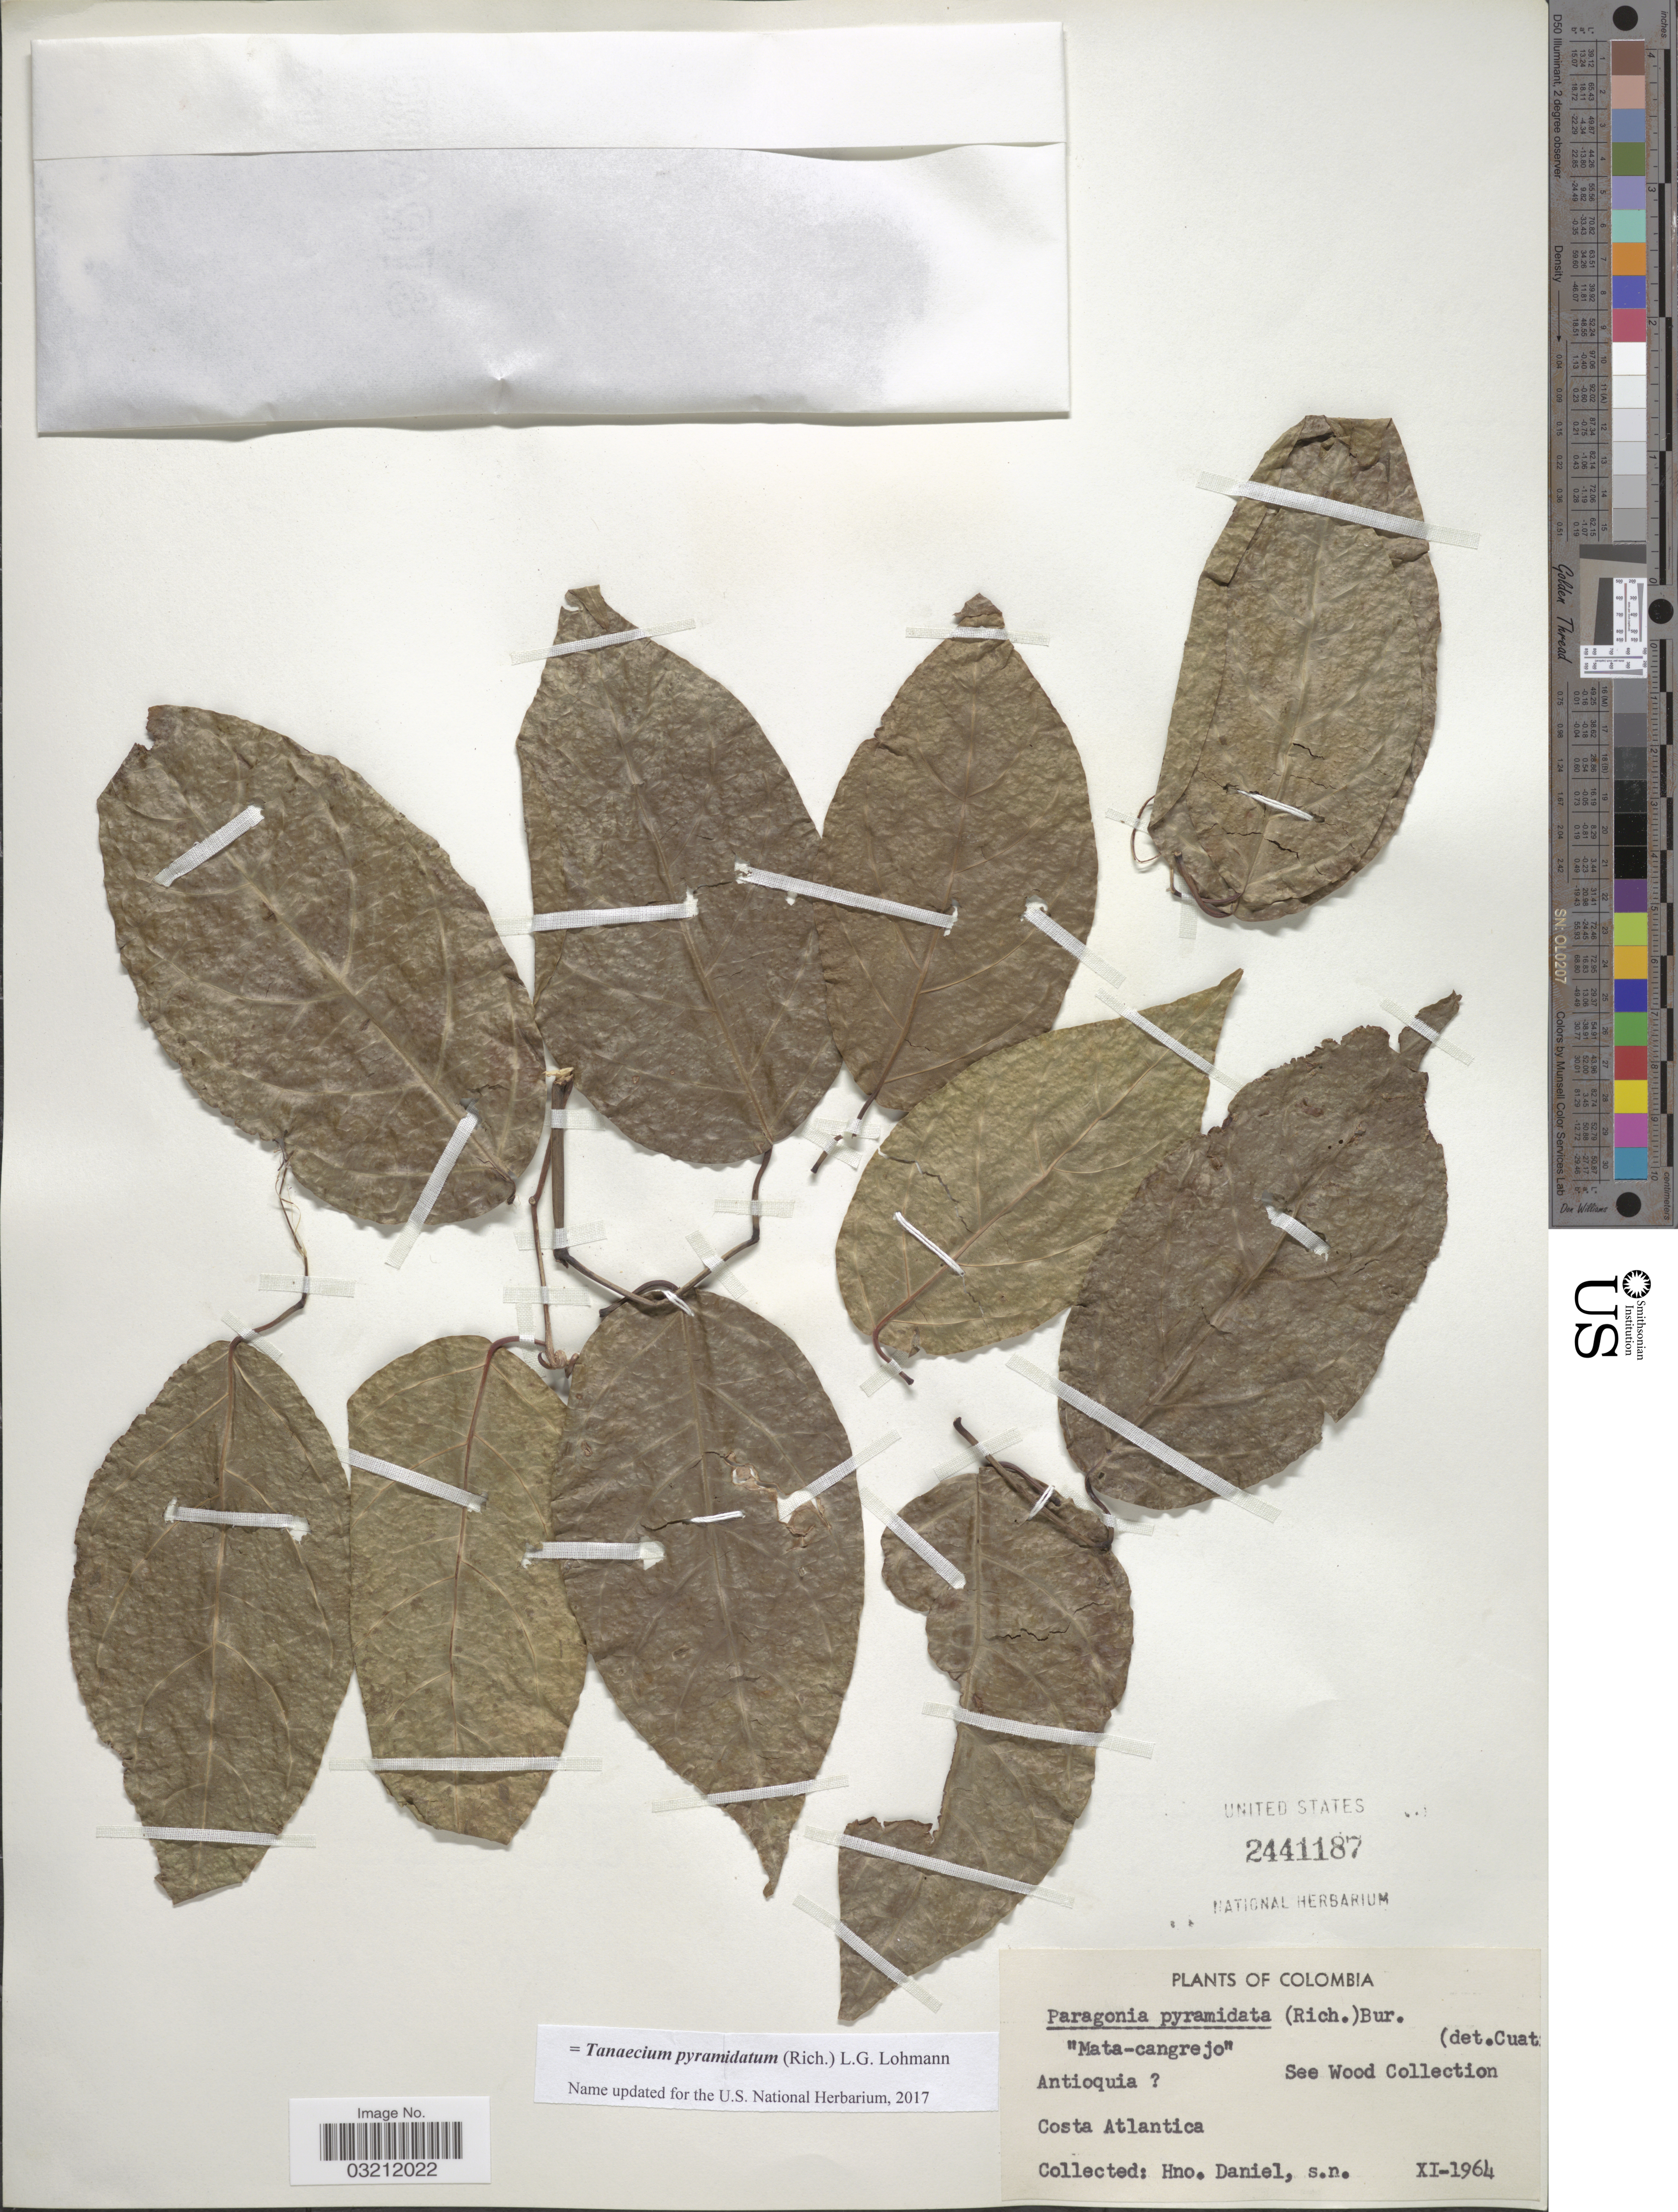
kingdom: Plantae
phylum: Tracheophyta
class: Magnoliopsida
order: Lamiales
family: Bignoniaceae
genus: Dolichandra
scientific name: Dolichandra sp.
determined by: Frazão, A.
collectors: Bro. Daniel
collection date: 1964-11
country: Colombia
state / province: Antioquia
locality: Costa Atlantica.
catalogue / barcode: US 2441187